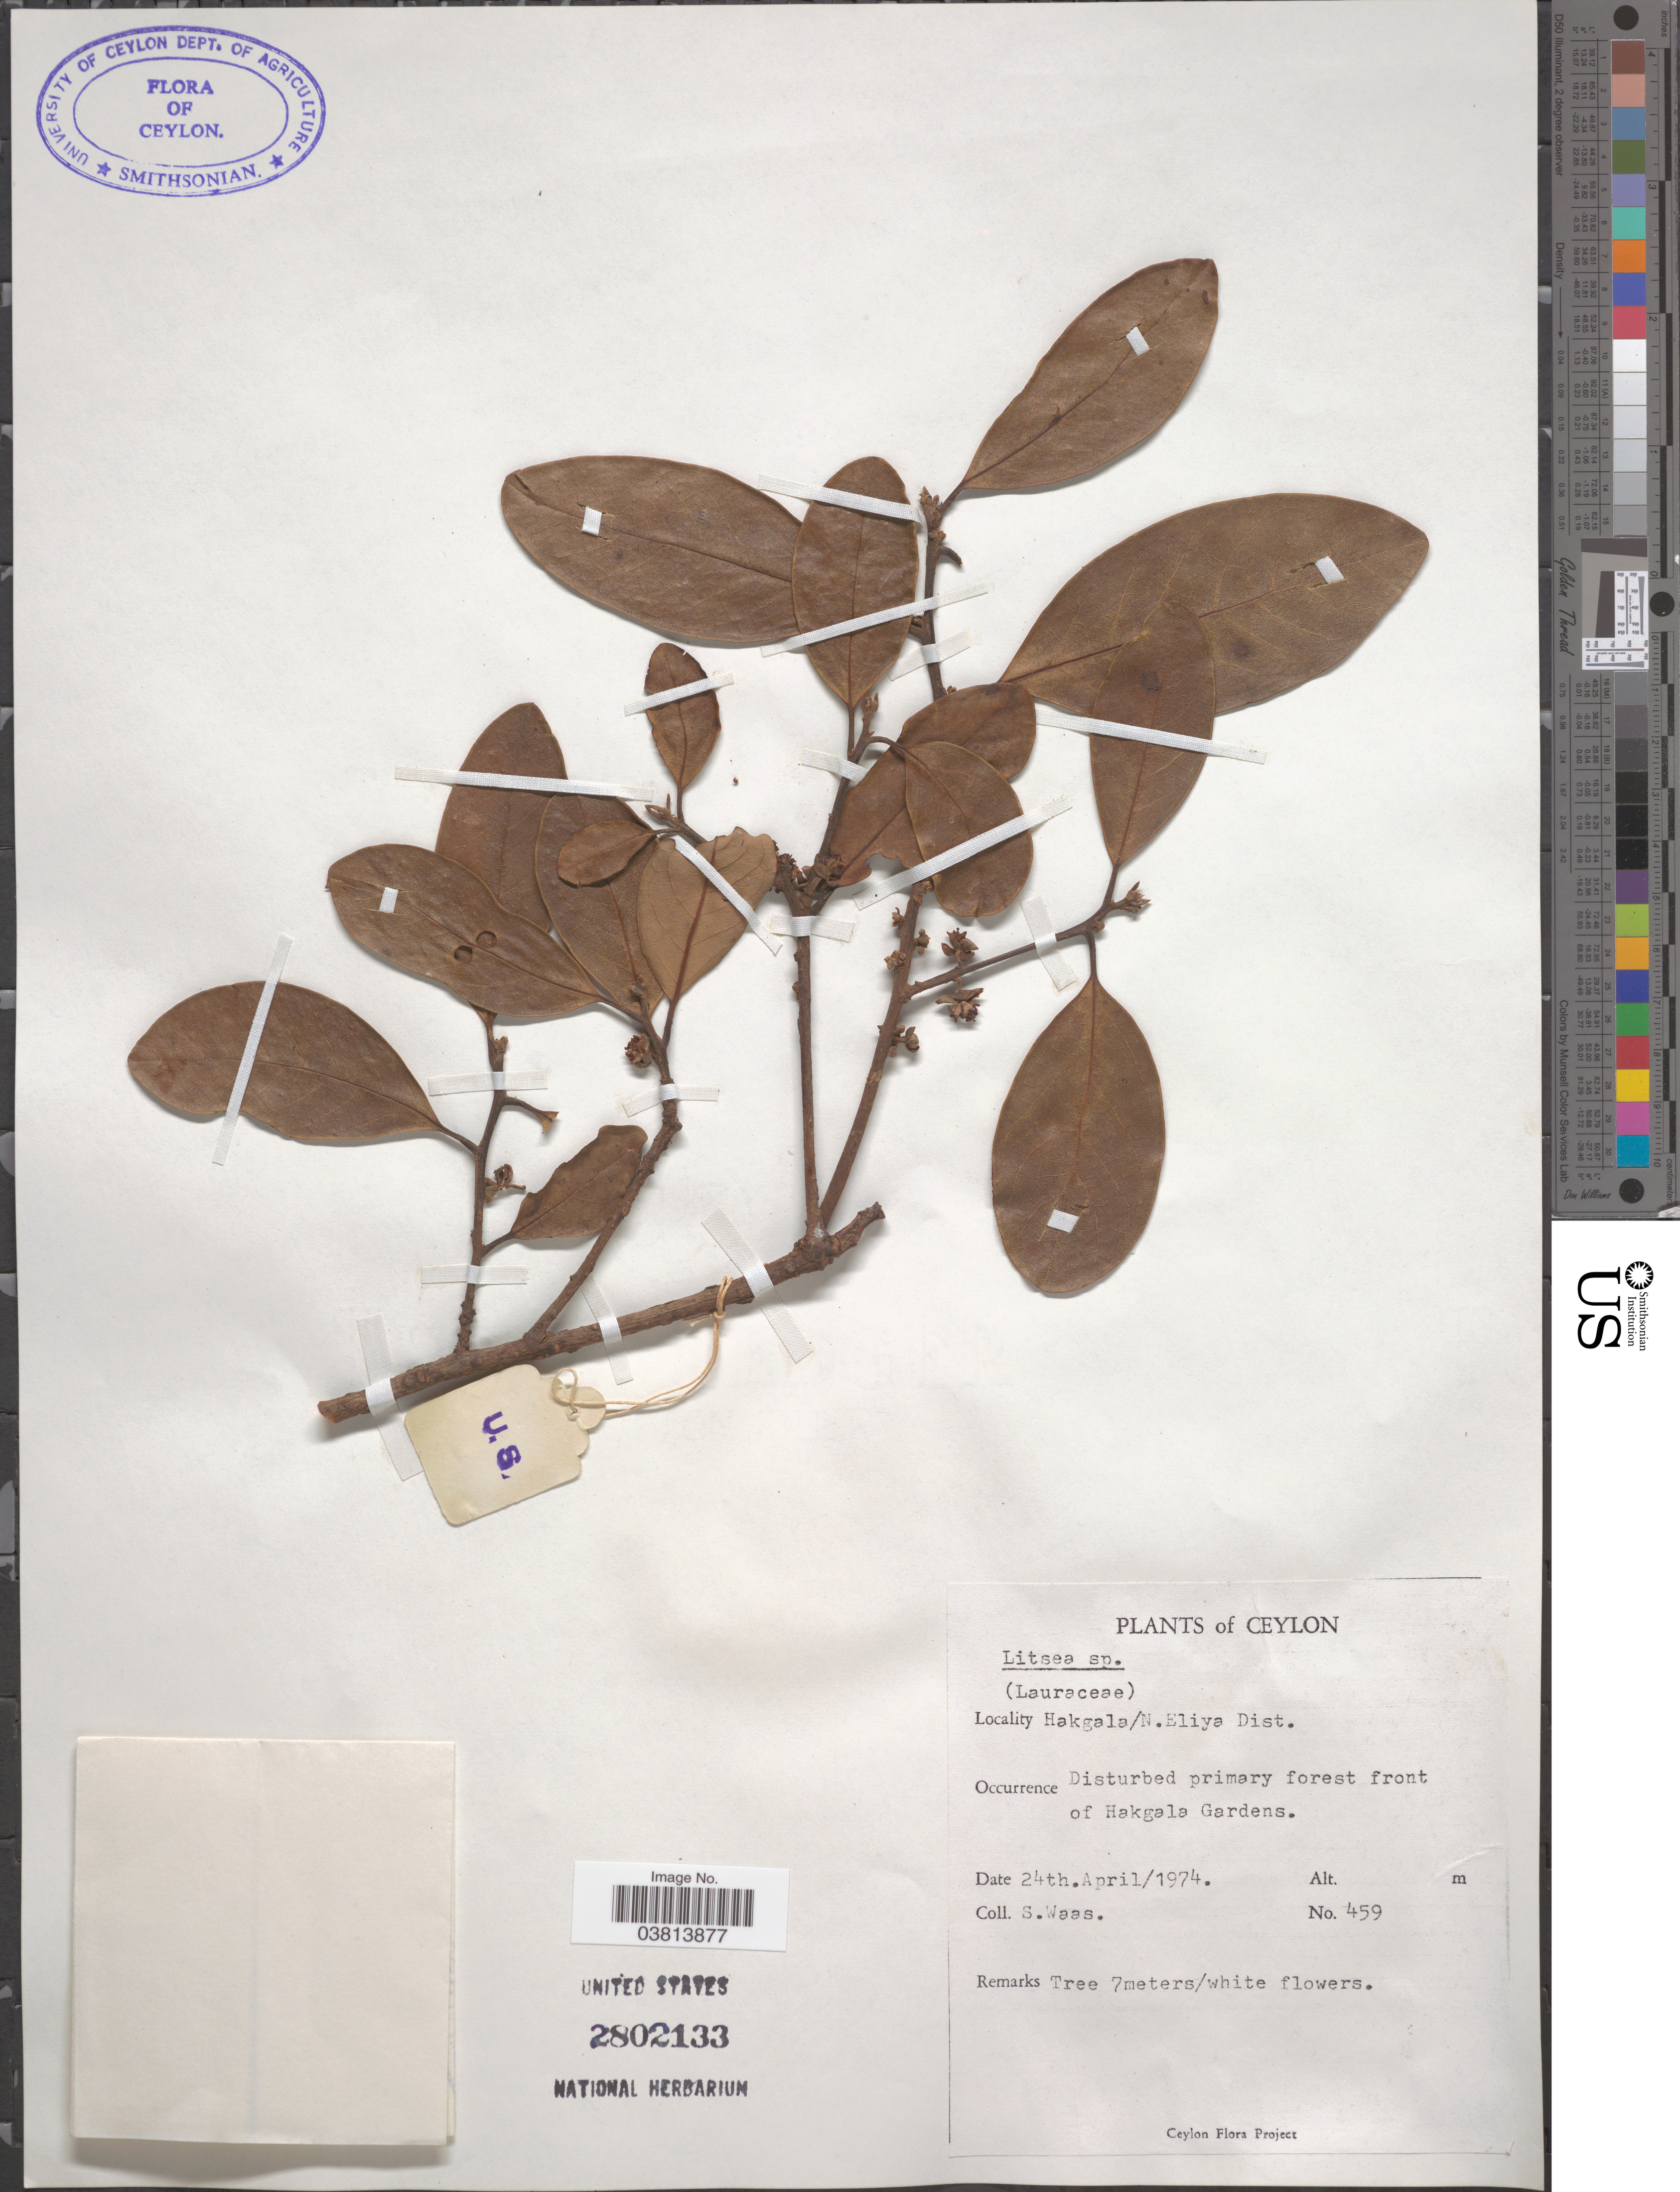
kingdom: Plantae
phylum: Tracheophyta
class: Magnoliopsida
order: Laurales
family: Lauraceae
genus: Litsea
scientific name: Litsea sp.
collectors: S. Waas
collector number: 459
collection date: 1974-04-24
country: Sri Lanka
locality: Ceylon. Hakgala/ N. Eliya Dist. Disturbed primary forest front of Hakgala Gardens.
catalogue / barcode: US 2802133